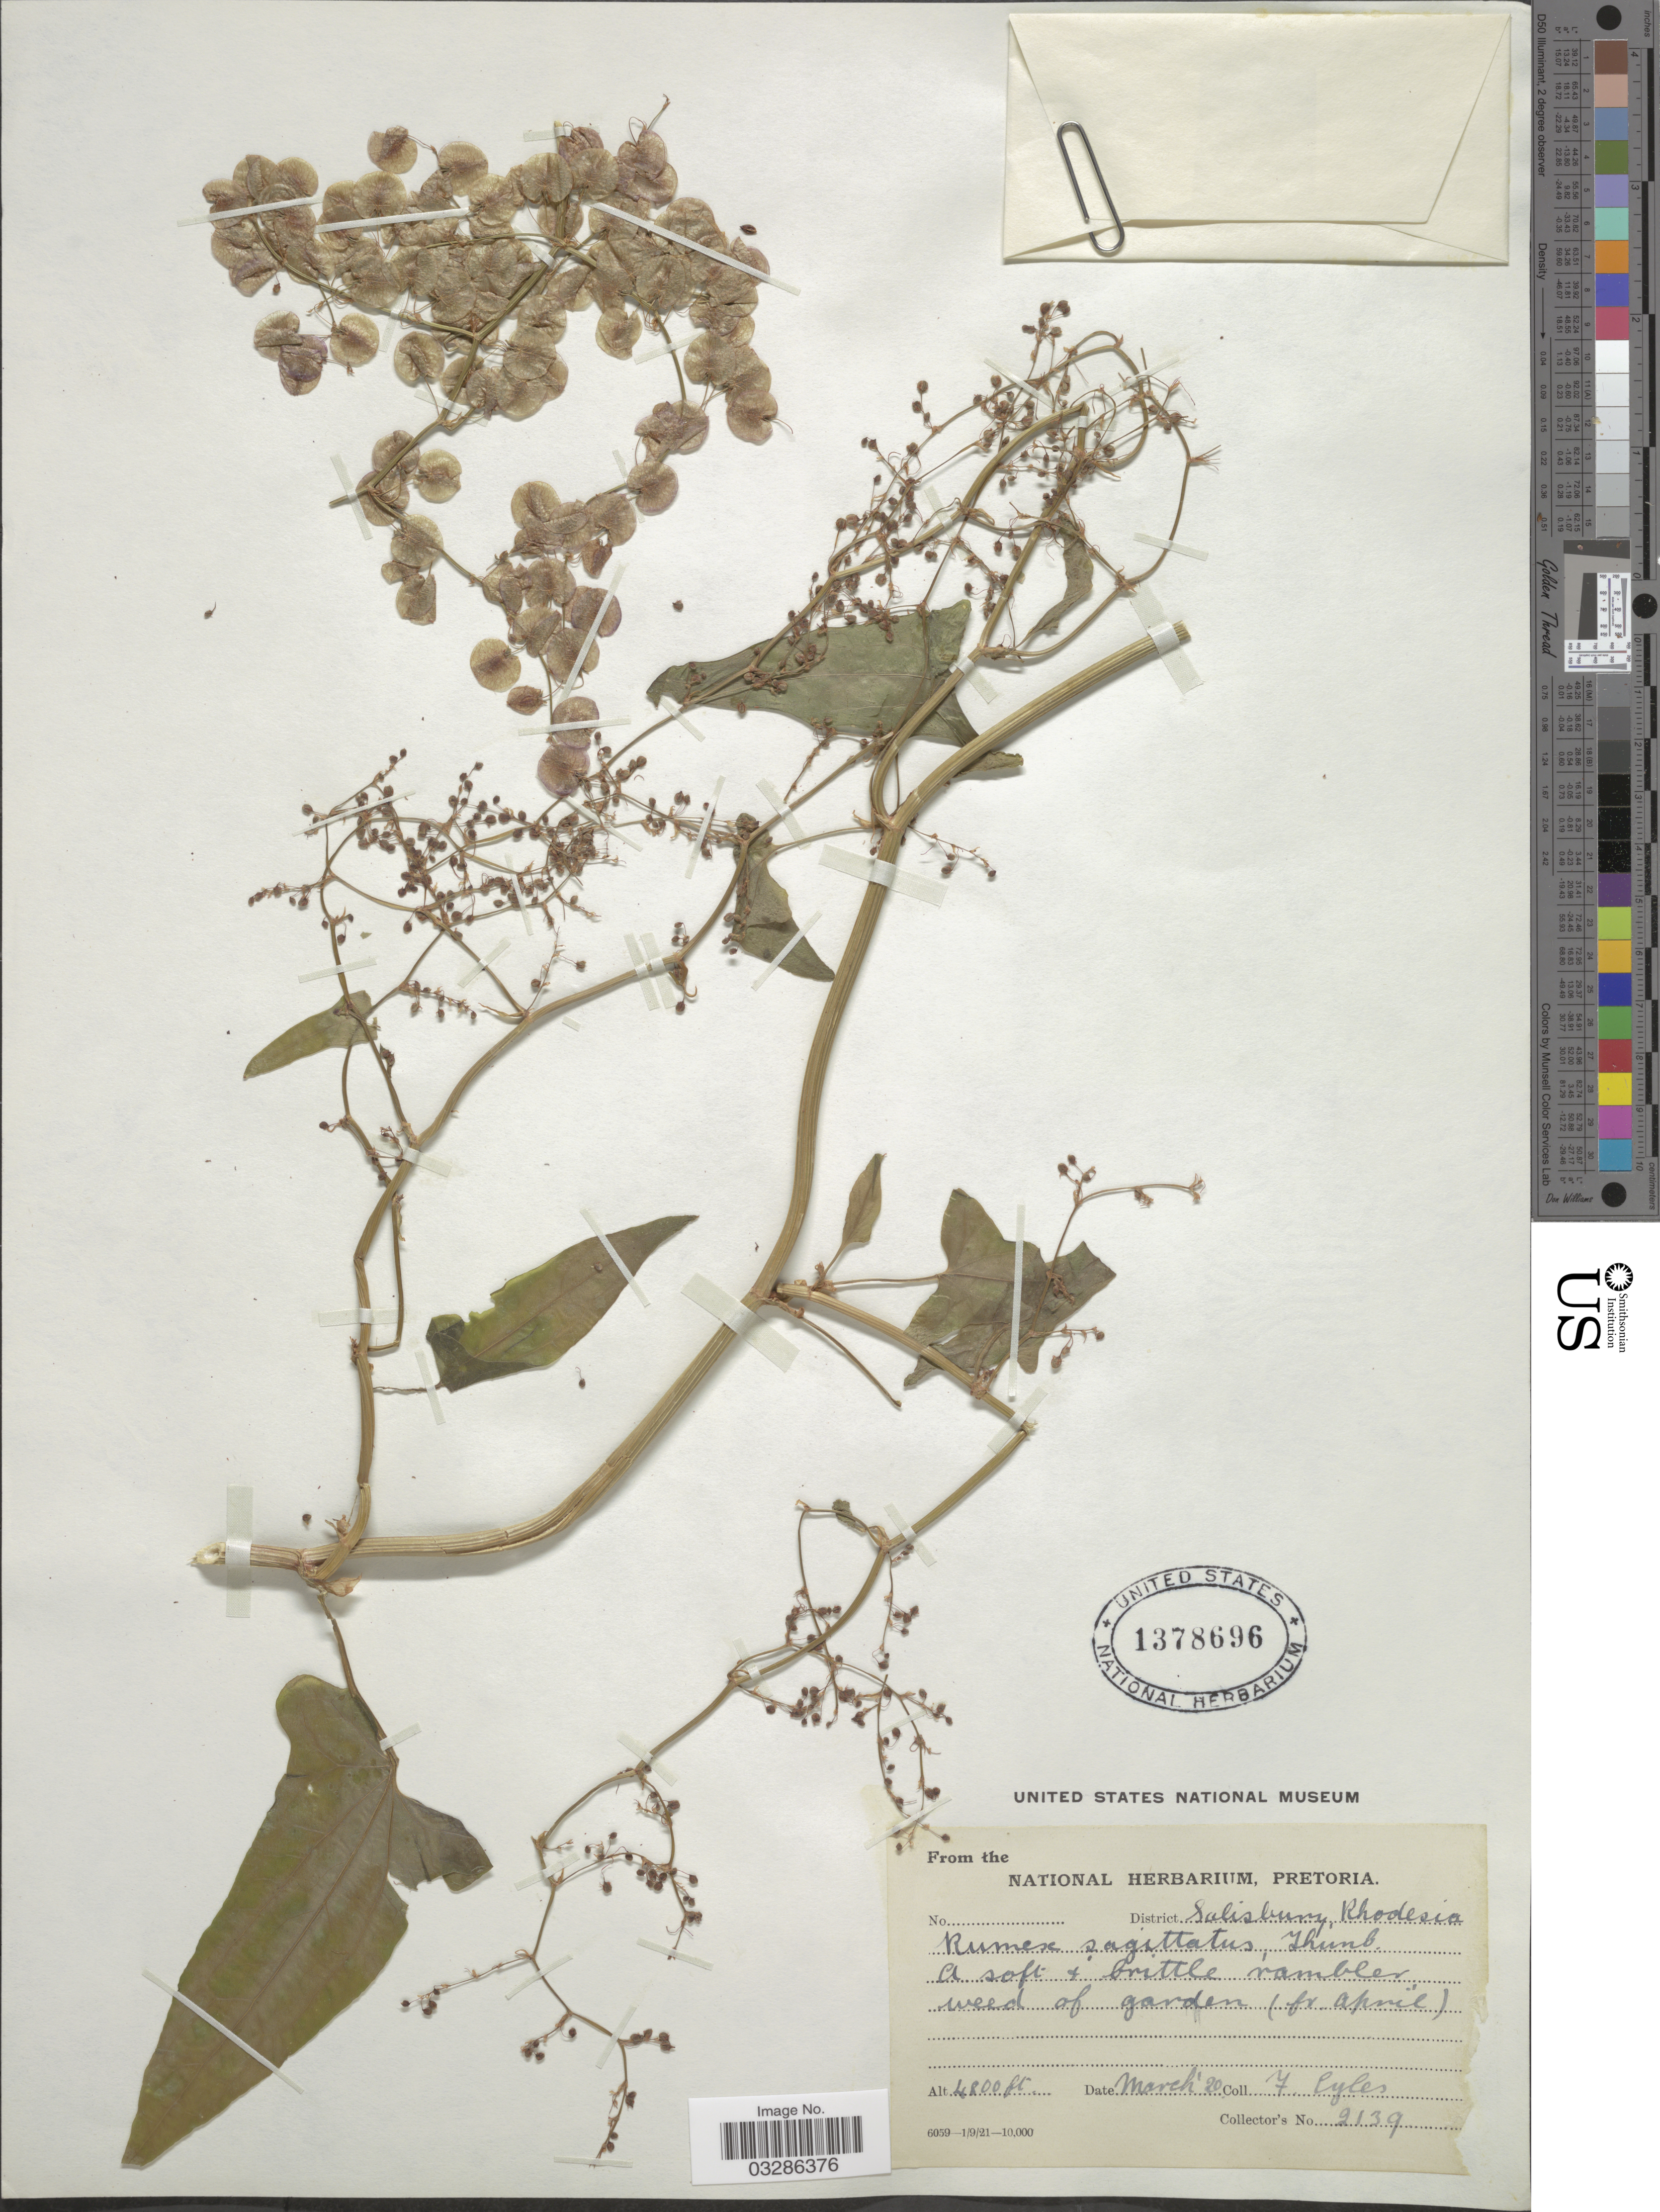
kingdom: Plantae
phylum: Tracheophyta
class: Magnoliopsida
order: Caryophyllales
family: Polygonaceae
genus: Rumex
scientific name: Rumex sagittatus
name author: Thunb.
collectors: F. Lyles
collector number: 2139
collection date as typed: Transcribed d/m/y: /3/20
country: Zimbabwe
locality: District Salisbury, Rhodesia.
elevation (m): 1463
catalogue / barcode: US 1378696